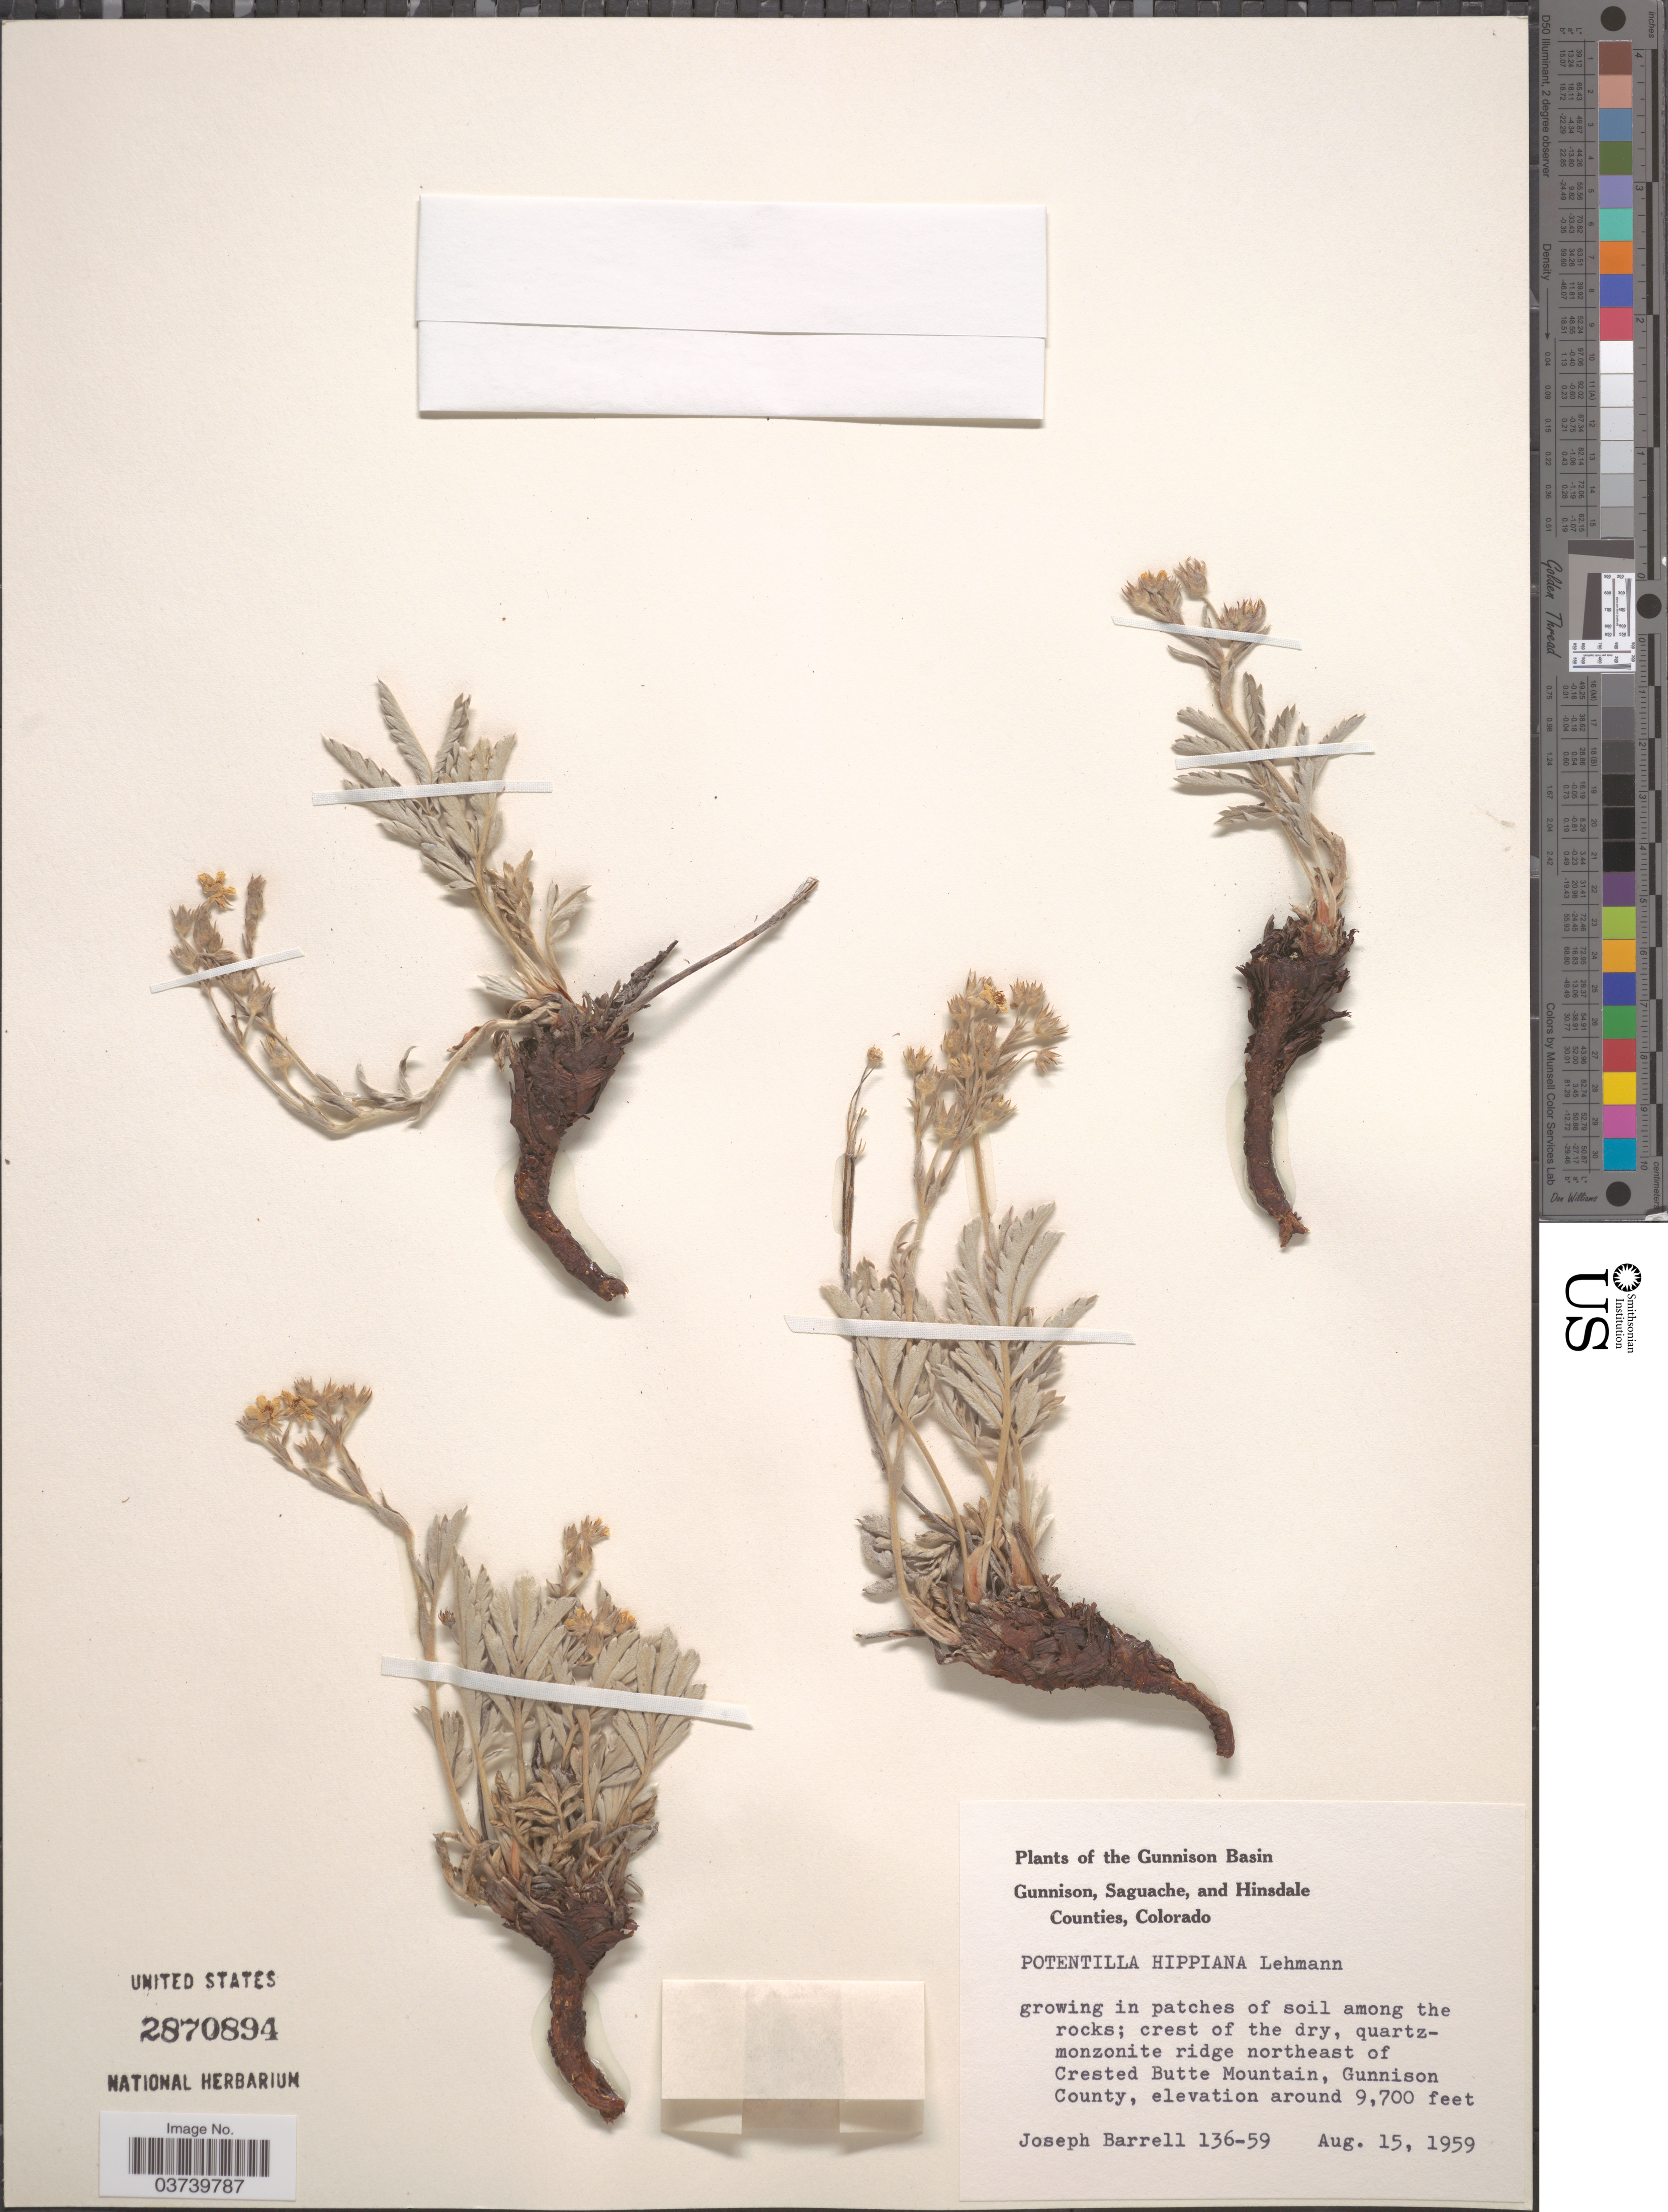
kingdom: Plantae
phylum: Tracheophyta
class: Magnoliopsida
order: Rosales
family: Rosaceae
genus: Potentilla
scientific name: Potentilla hippiana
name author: Lehm.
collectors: J. Barrell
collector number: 136-59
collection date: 1959-08-15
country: United States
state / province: Colorado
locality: The Gunnison Basin. Crest of the dry, quartz-monzonite ridge northeast of Crested Butte Mountain, Gunnison County.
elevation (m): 2957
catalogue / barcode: US 2870894